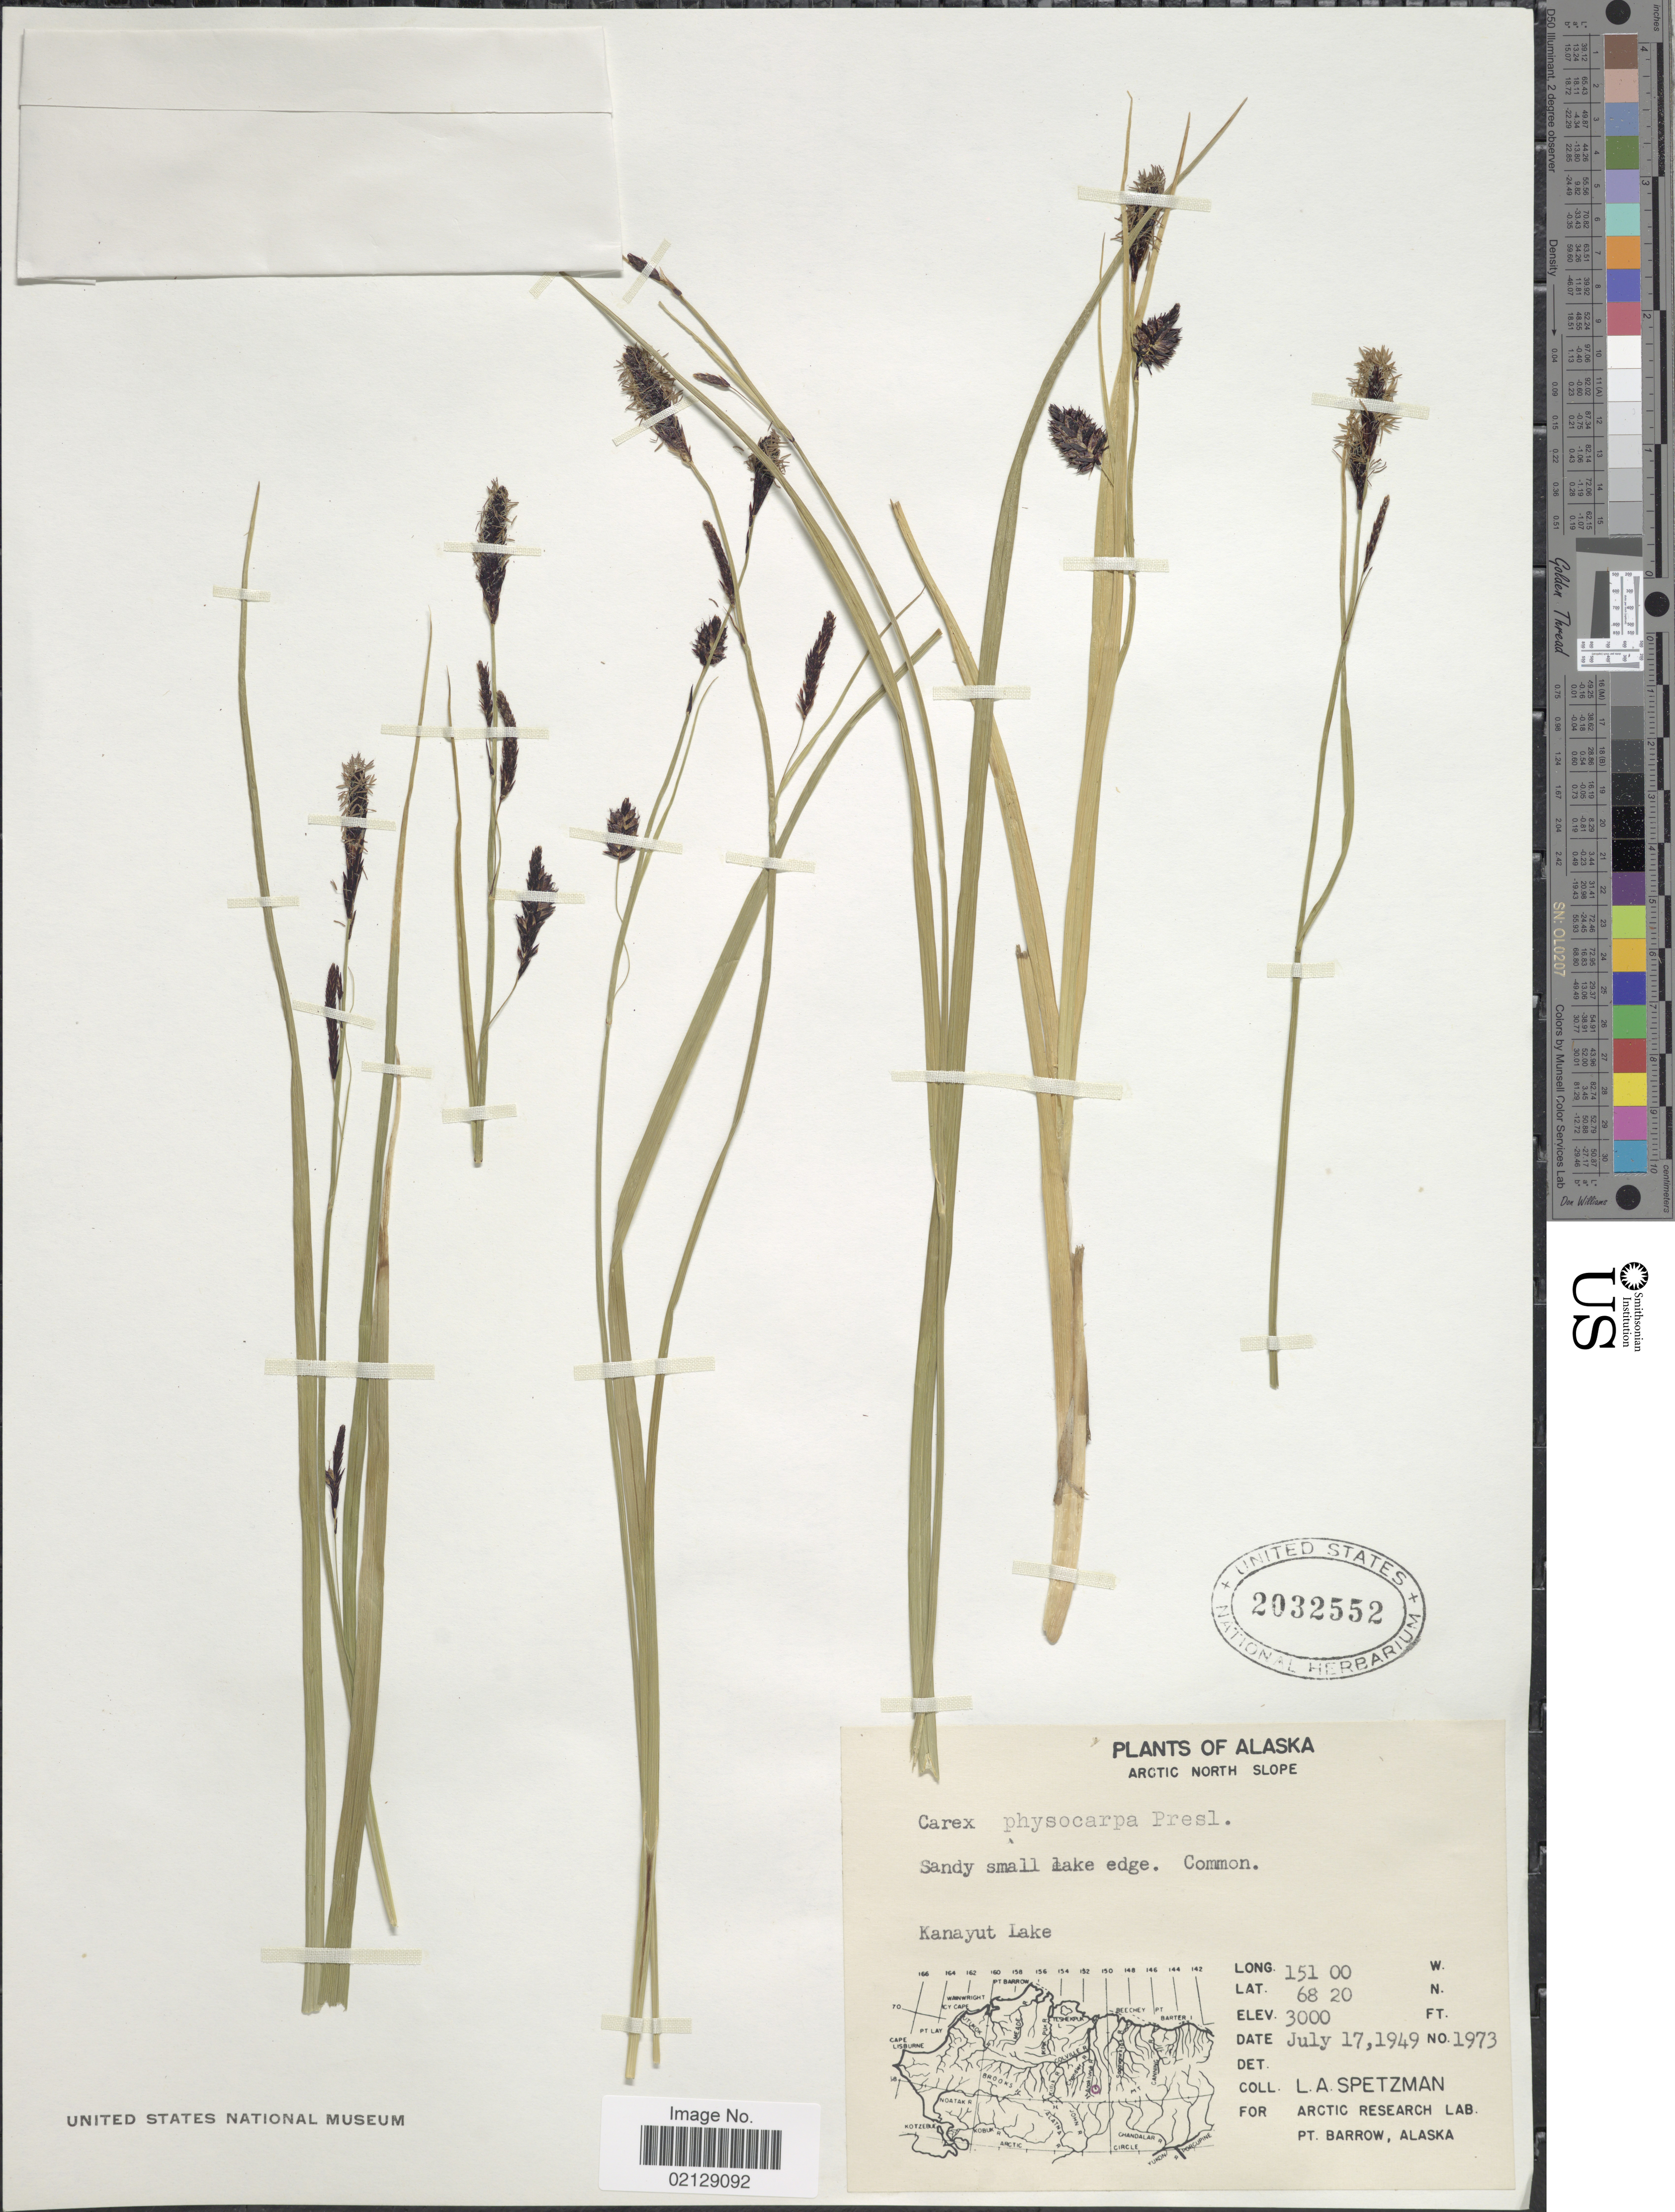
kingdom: Plantae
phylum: Tracheophyta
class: Liliopsida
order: Poales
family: Cyperaceae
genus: Carex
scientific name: Carex saxatilis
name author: L.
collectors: L. Spetzman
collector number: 1973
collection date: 1949-07-17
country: United States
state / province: Alaska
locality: Arctic North Slope, Kanayut Lake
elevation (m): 914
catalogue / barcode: US 2032552